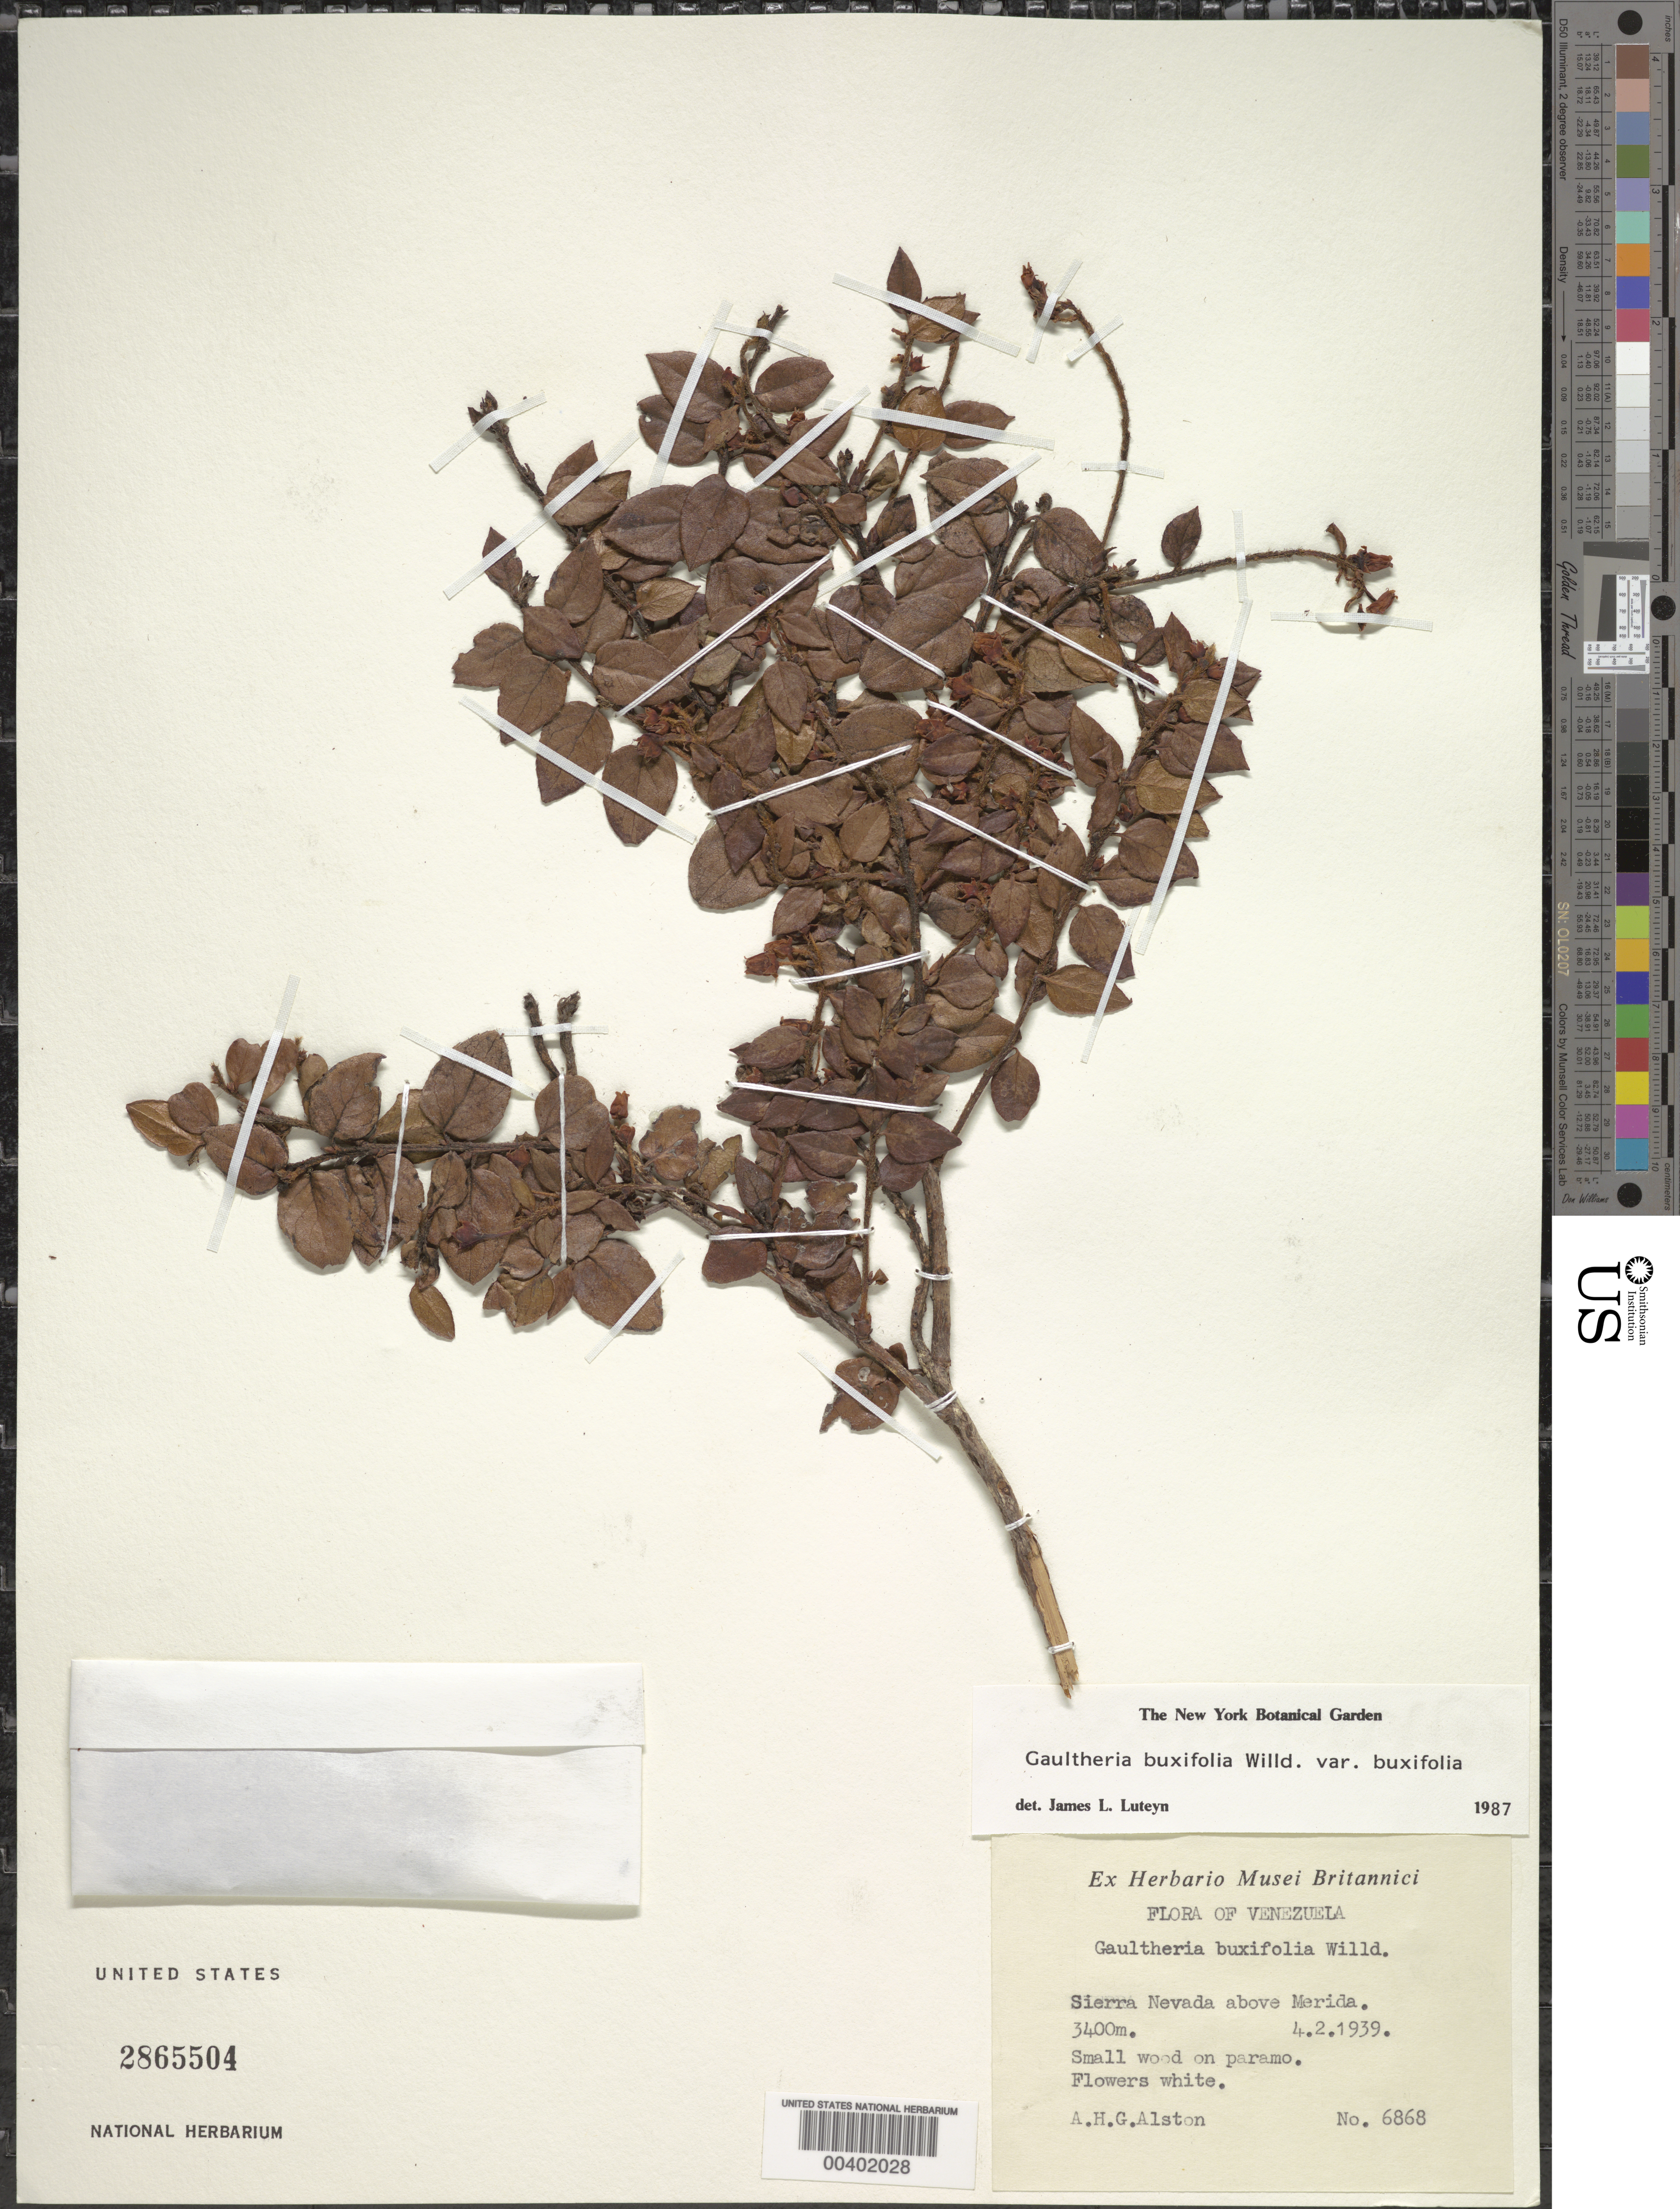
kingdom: Plantae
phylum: Tracheophyta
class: Magnoliopsida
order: Ericales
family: Ericaceae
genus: Gaultheria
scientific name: Gaultheria buxifolia var. buxifolia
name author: Willd.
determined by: Luteyn, J. L.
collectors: A. H. Alston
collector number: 6868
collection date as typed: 04 Feb 1939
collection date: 1939-02-04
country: Venezuela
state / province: Mérida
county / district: Libertador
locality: Sierra Nevada above Mérida Merida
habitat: Small wood on páramo.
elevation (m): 3400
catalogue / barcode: US 2865504